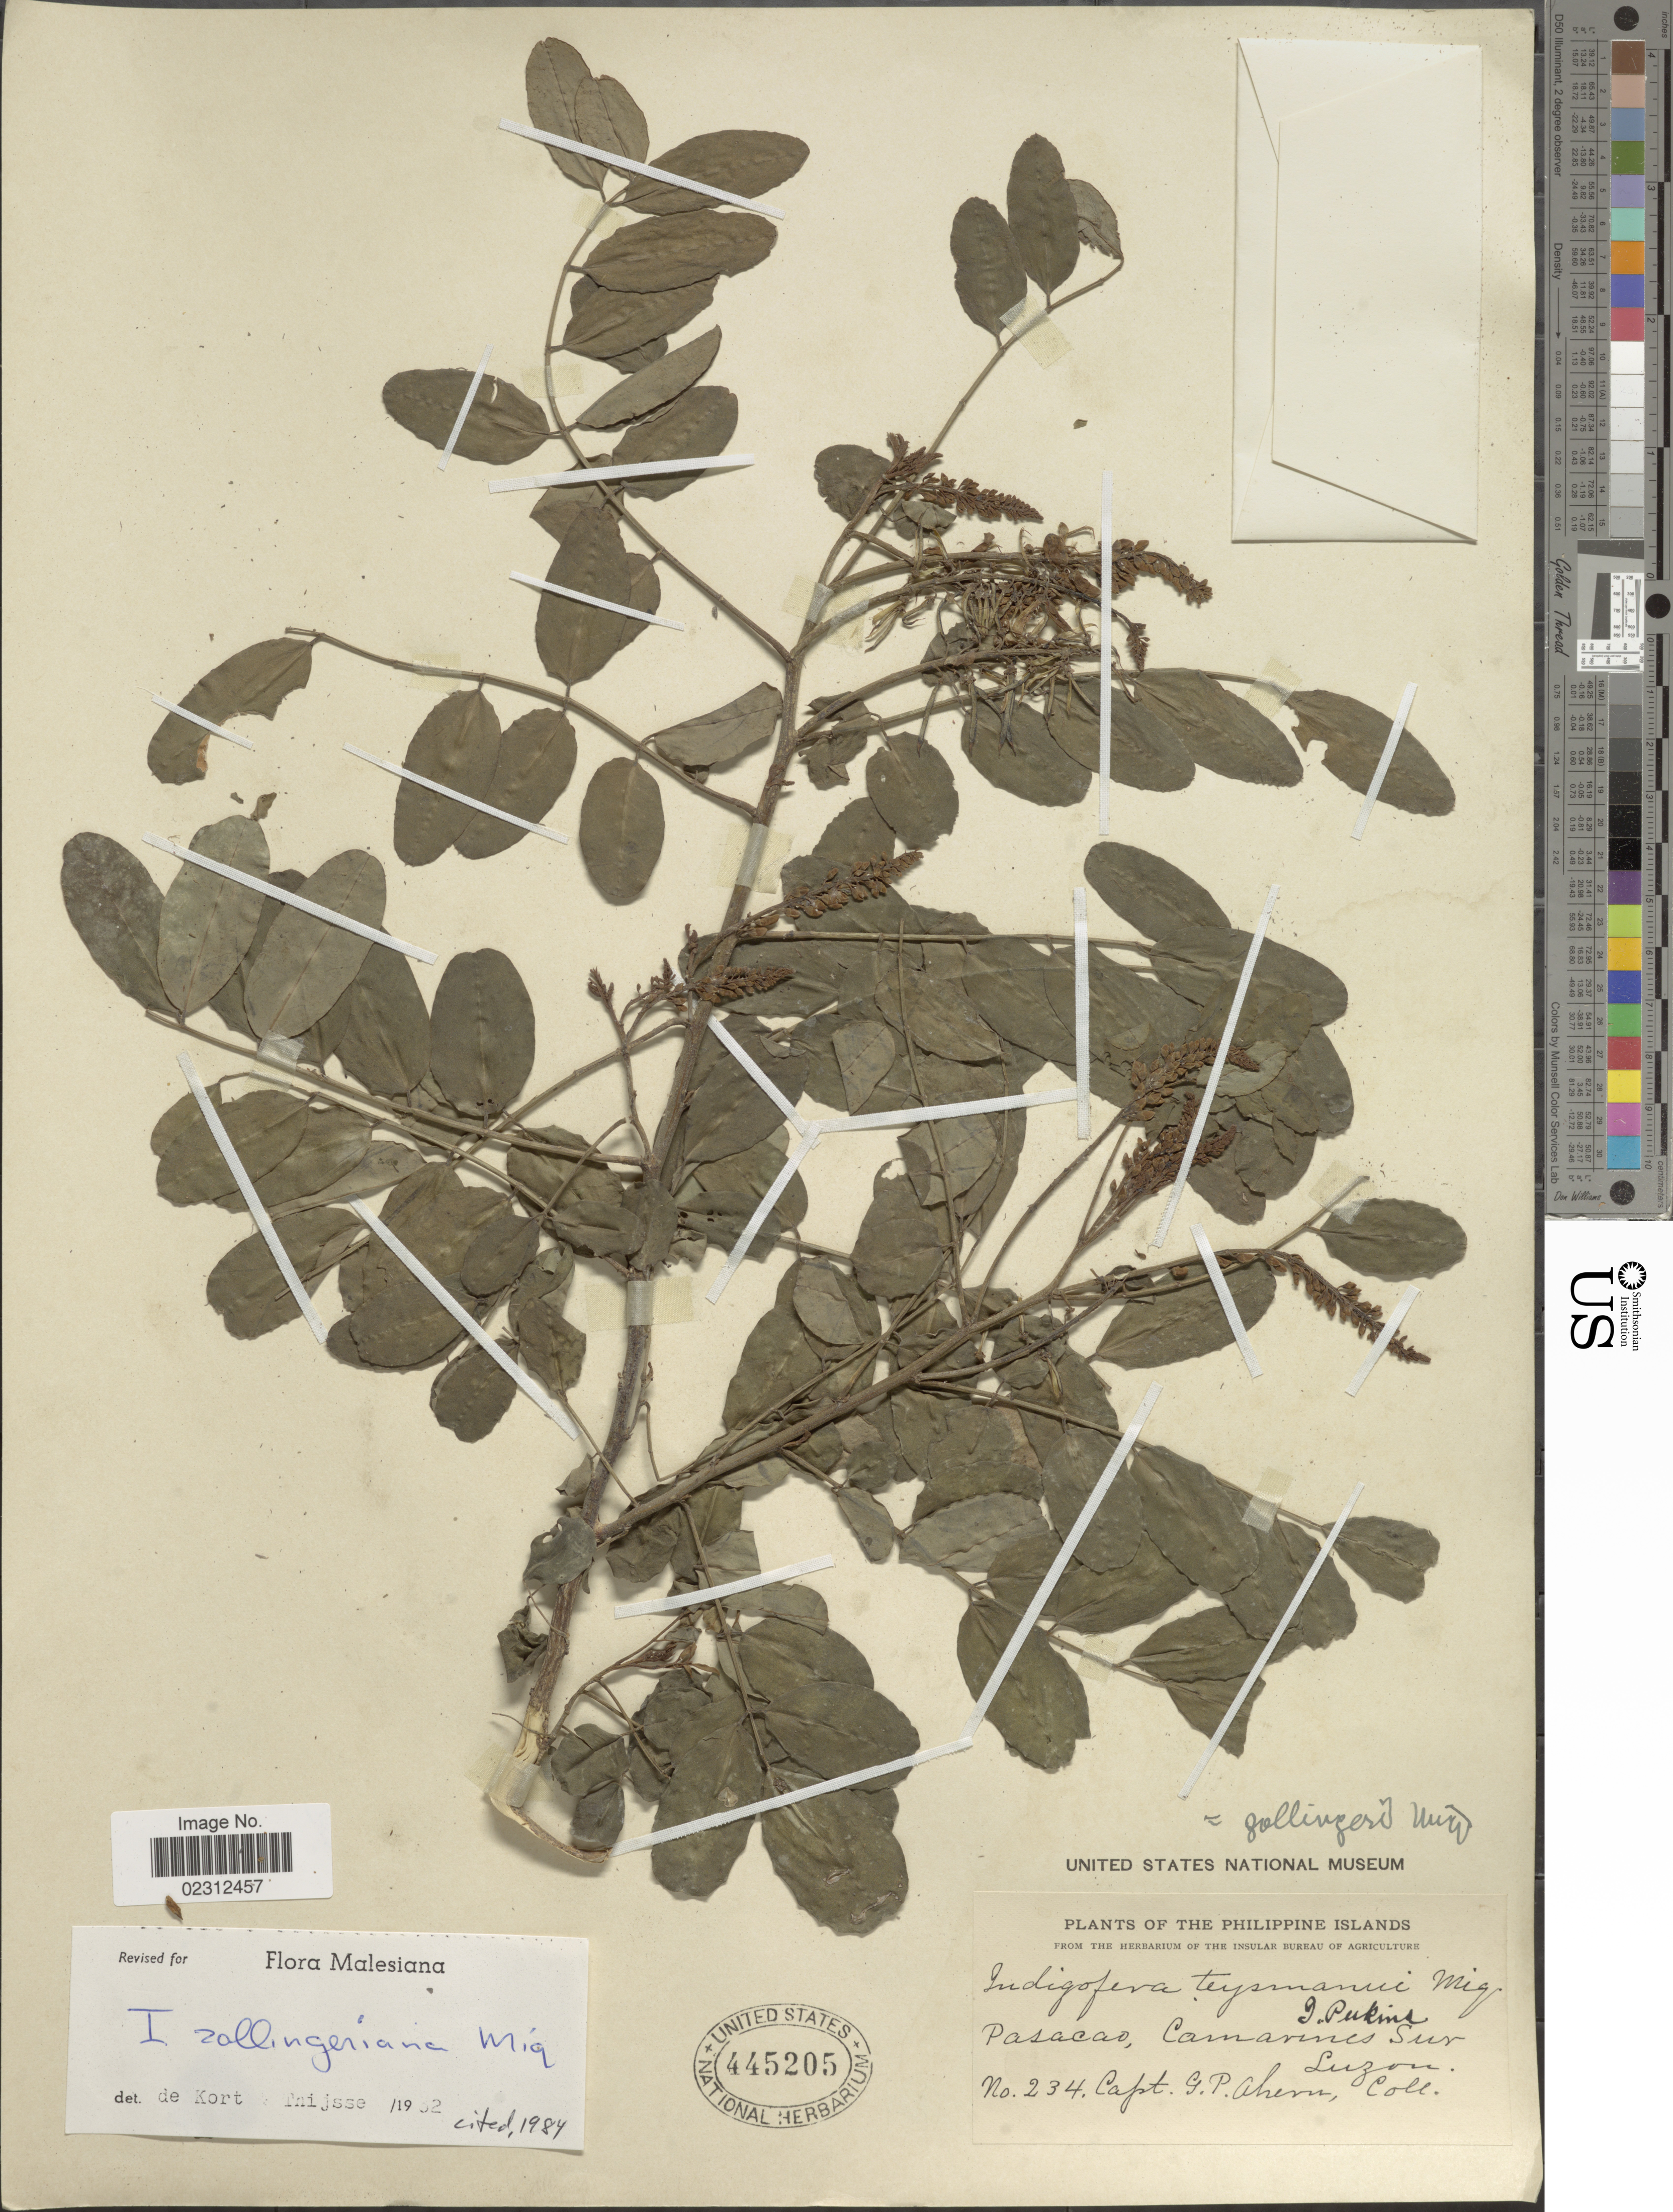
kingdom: Plantae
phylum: Tracheophyta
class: Magnoliopsida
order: Fabales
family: Fabaceae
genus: Indigofera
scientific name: Indigofera zollingeriana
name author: Miq.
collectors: G. Ahern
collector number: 234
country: Philippines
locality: Pasacao, Camarines sur, Luzon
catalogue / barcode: US 445205